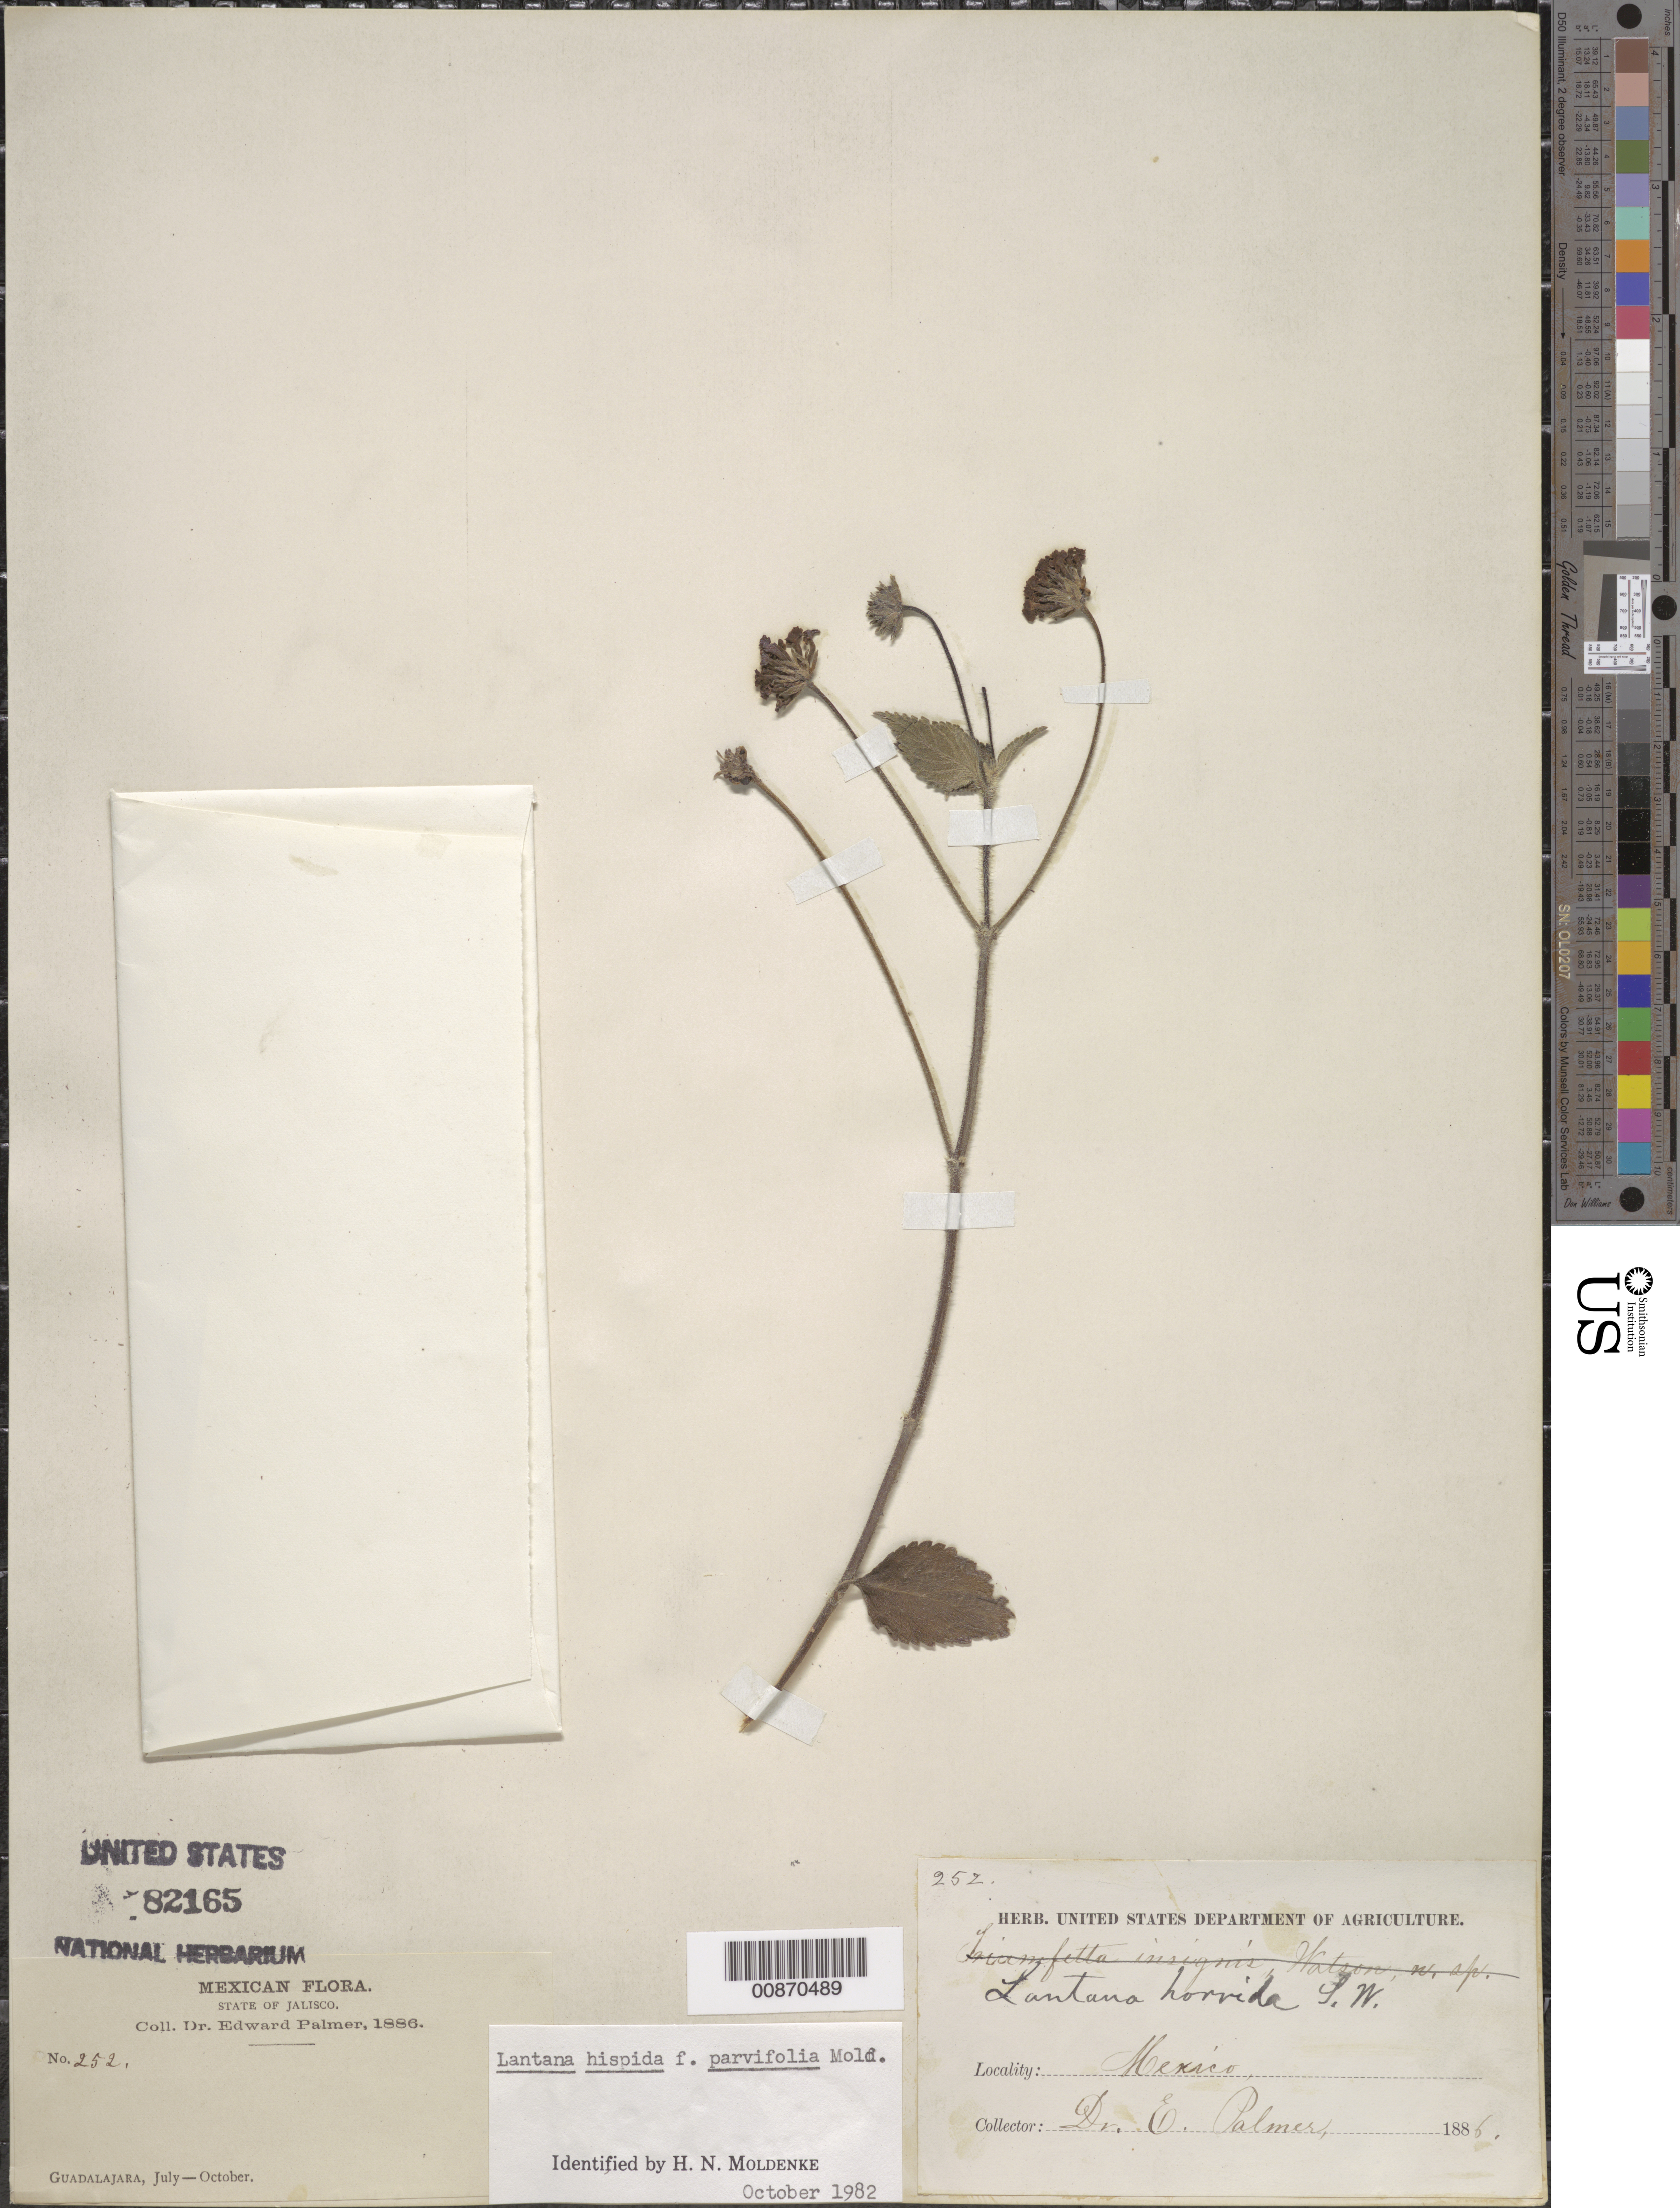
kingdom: Plantae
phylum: Tracheophyta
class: Magnoliopsida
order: Lamiales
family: Verbenaceae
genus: Lantana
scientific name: Lantana hispida f. parvifolia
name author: Kunth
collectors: E. Palmer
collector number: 252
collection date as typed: Jul 1886 to -- Oct 1886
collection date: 1886-07/1886-10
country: Mexico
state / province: Jalisco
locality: Guadalajara, Jalisco.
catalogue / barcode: US 82165